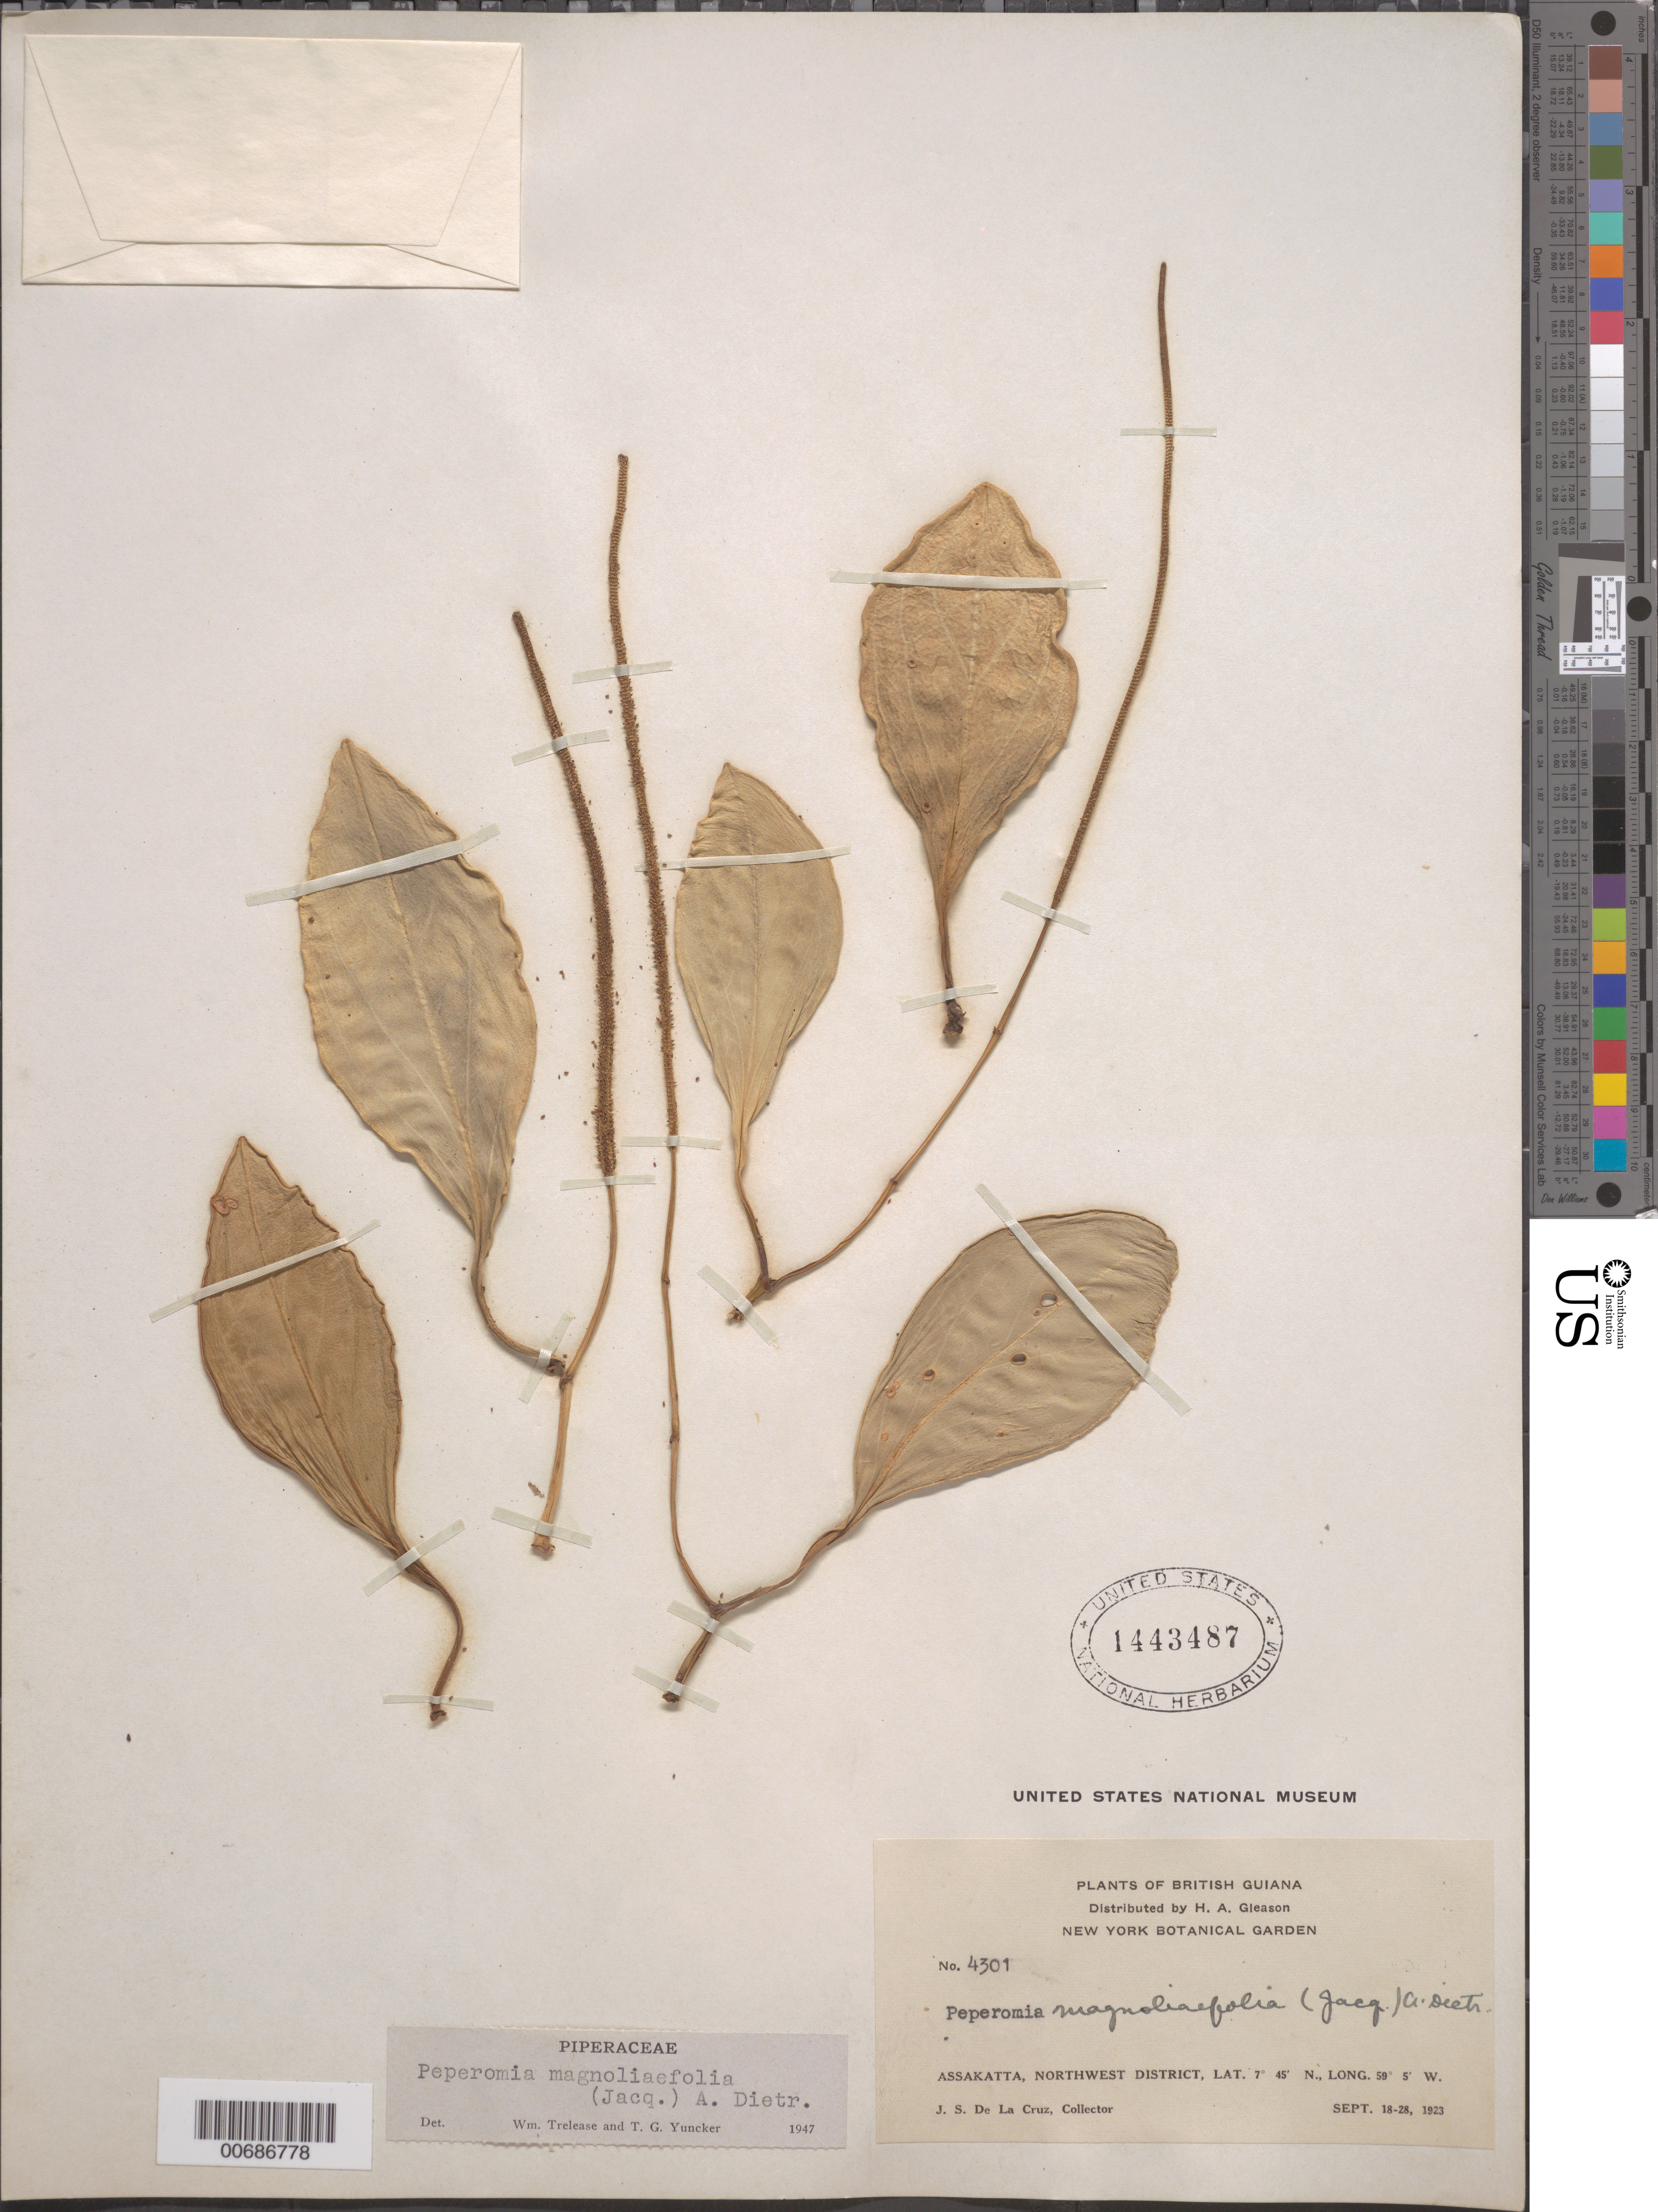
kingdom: Plantae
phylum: Tracheophyta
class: Magnoliopsida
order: Piperales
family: Piperaceae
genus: Peperomia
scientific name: Peperomia magnoliifolia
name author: (Jacq.) A. Dietr.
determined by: Trelease, W.; Yuncker, T. G.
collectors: J. S. de la Cruz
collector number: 4301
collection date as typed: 18-Sep-23 to 28-Sep-23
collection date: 1923-09-18/1923-09-28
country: Guyana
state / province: Barima-Waini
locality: Assakatta, NW District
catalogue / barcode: US 1443487